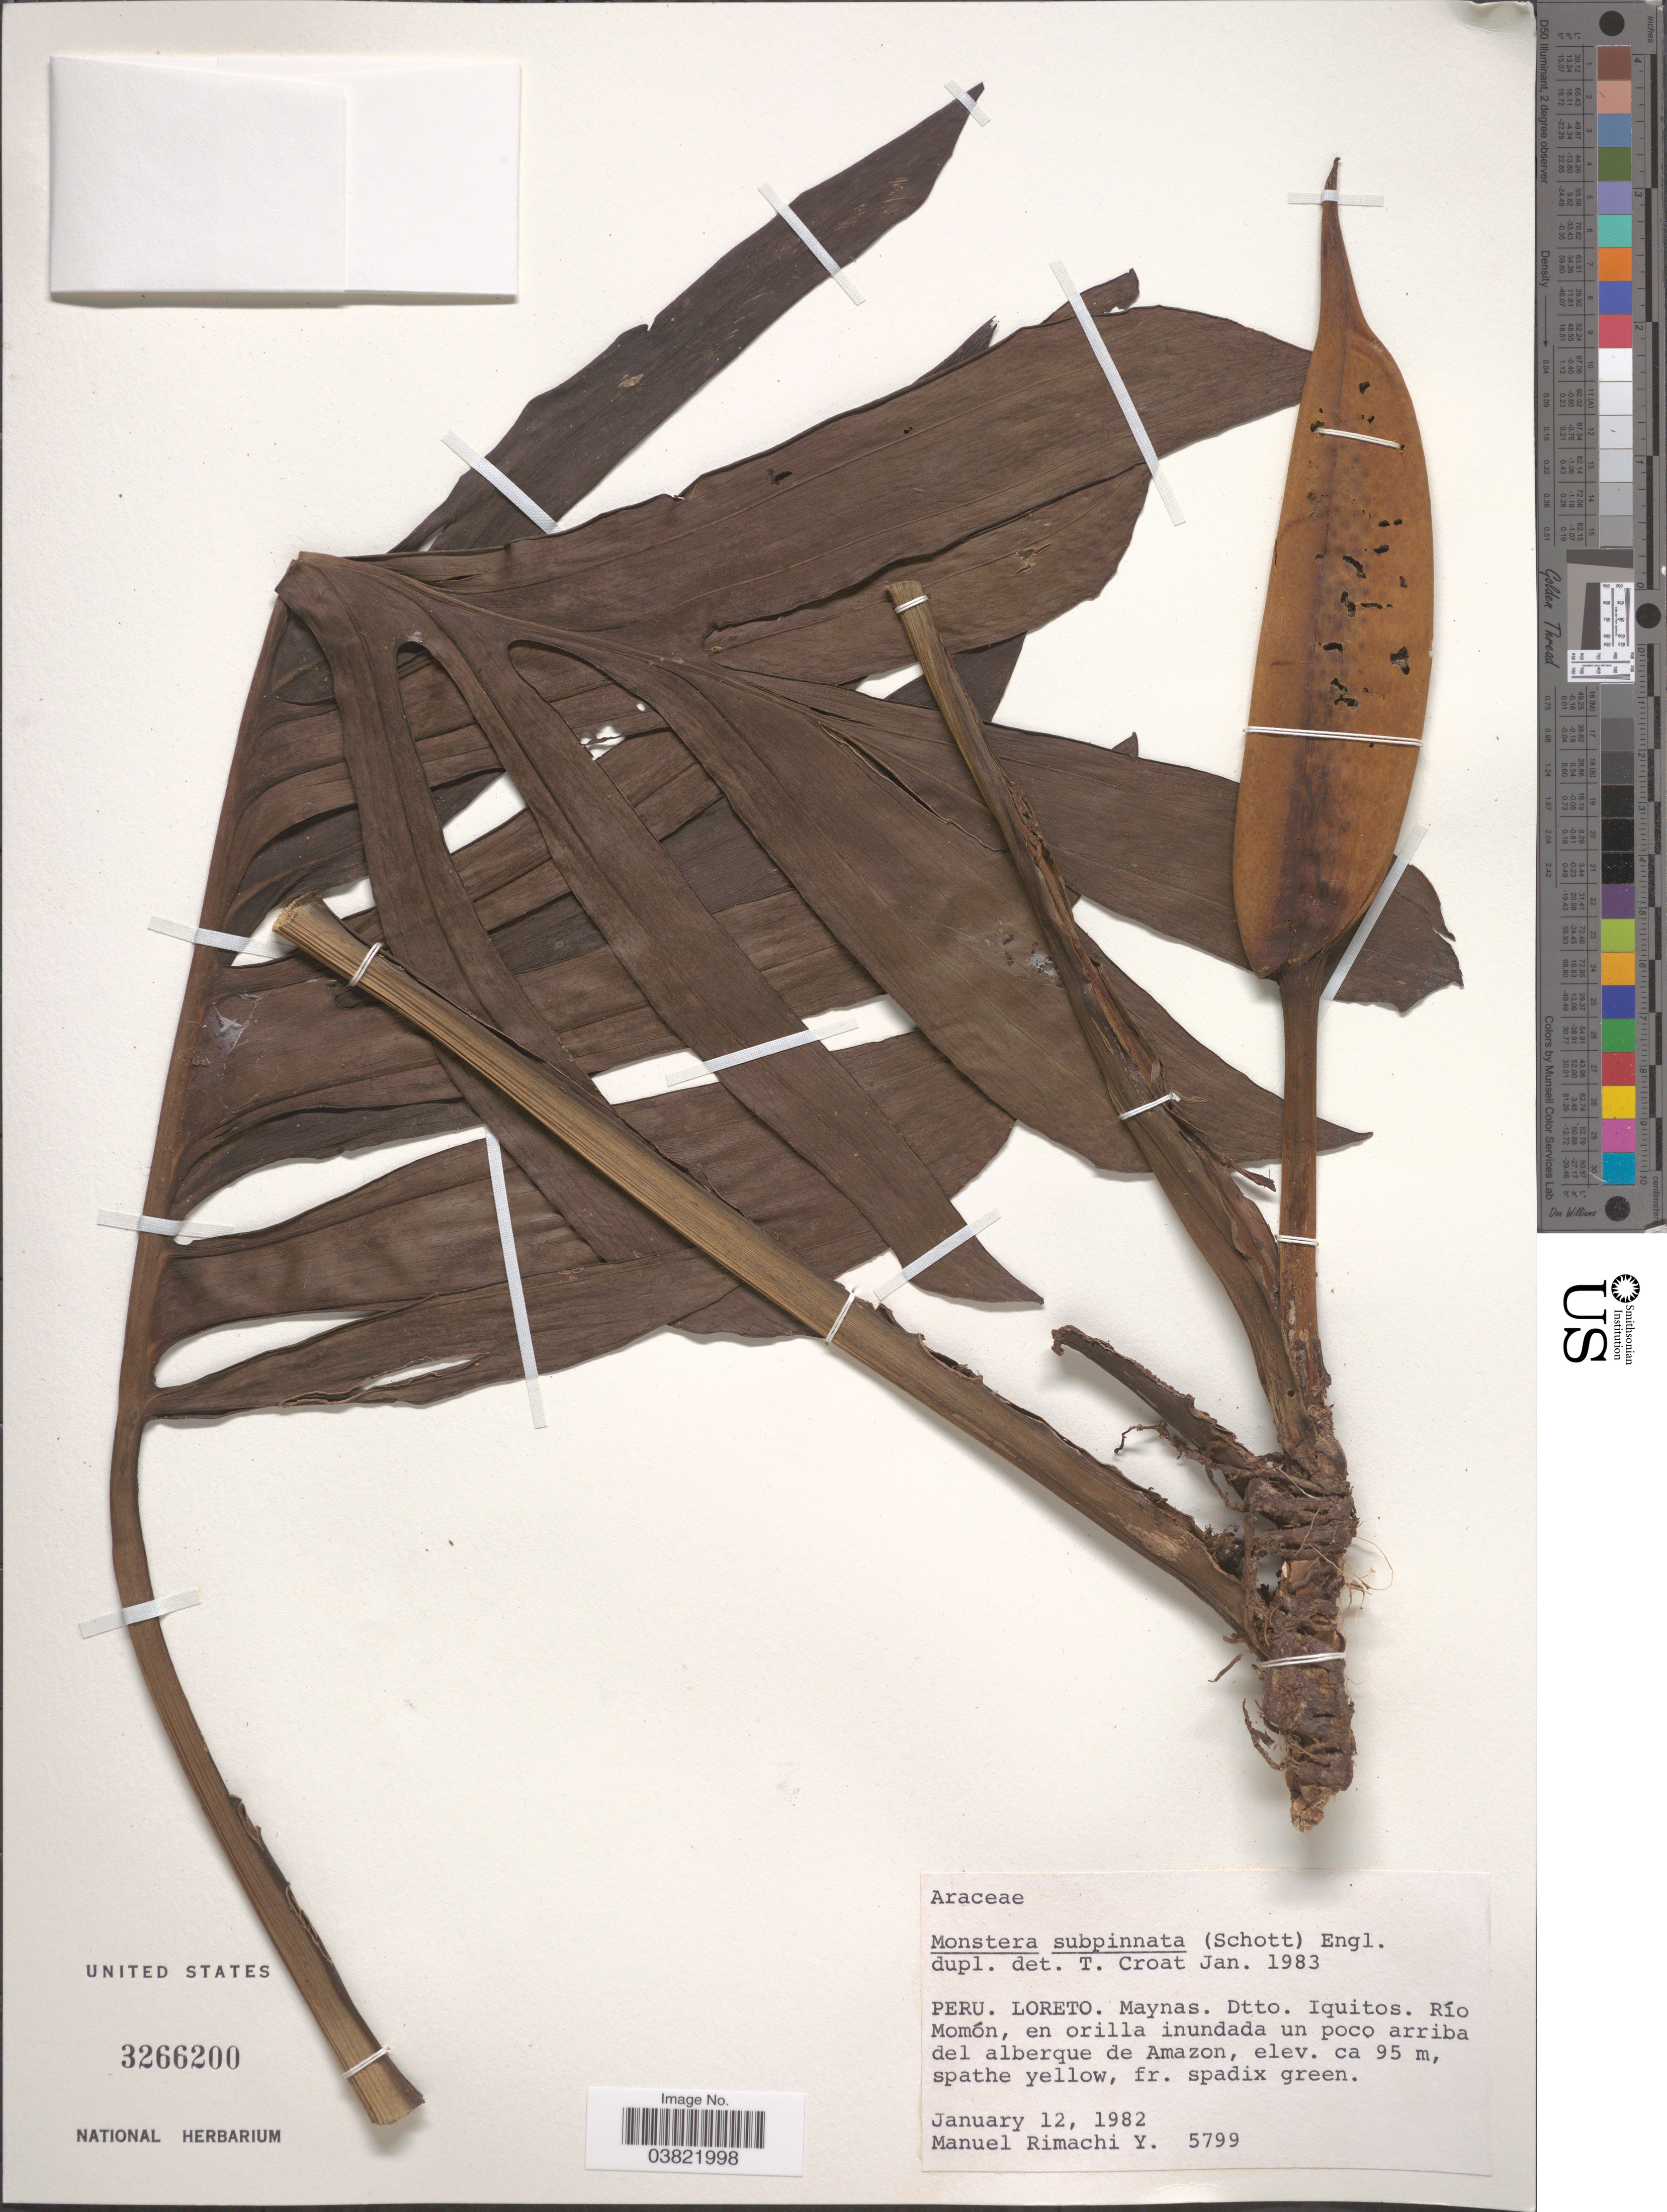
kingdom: Plantae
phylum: Tracheophyta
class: Liliopsida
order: Alismatales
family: Araceae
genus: Monstera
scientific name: Monstera subpinnata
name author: (Schott) Engl.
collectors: M. Rimachi Y.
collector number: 5799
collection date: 1982-01-12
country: Peru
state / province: Loreto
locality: Maynas. Dtto. Iquitos. Río Momón, en orilla inundada un poco arriba del alberque de Amazon.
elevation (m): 95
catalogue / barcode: US 3266200